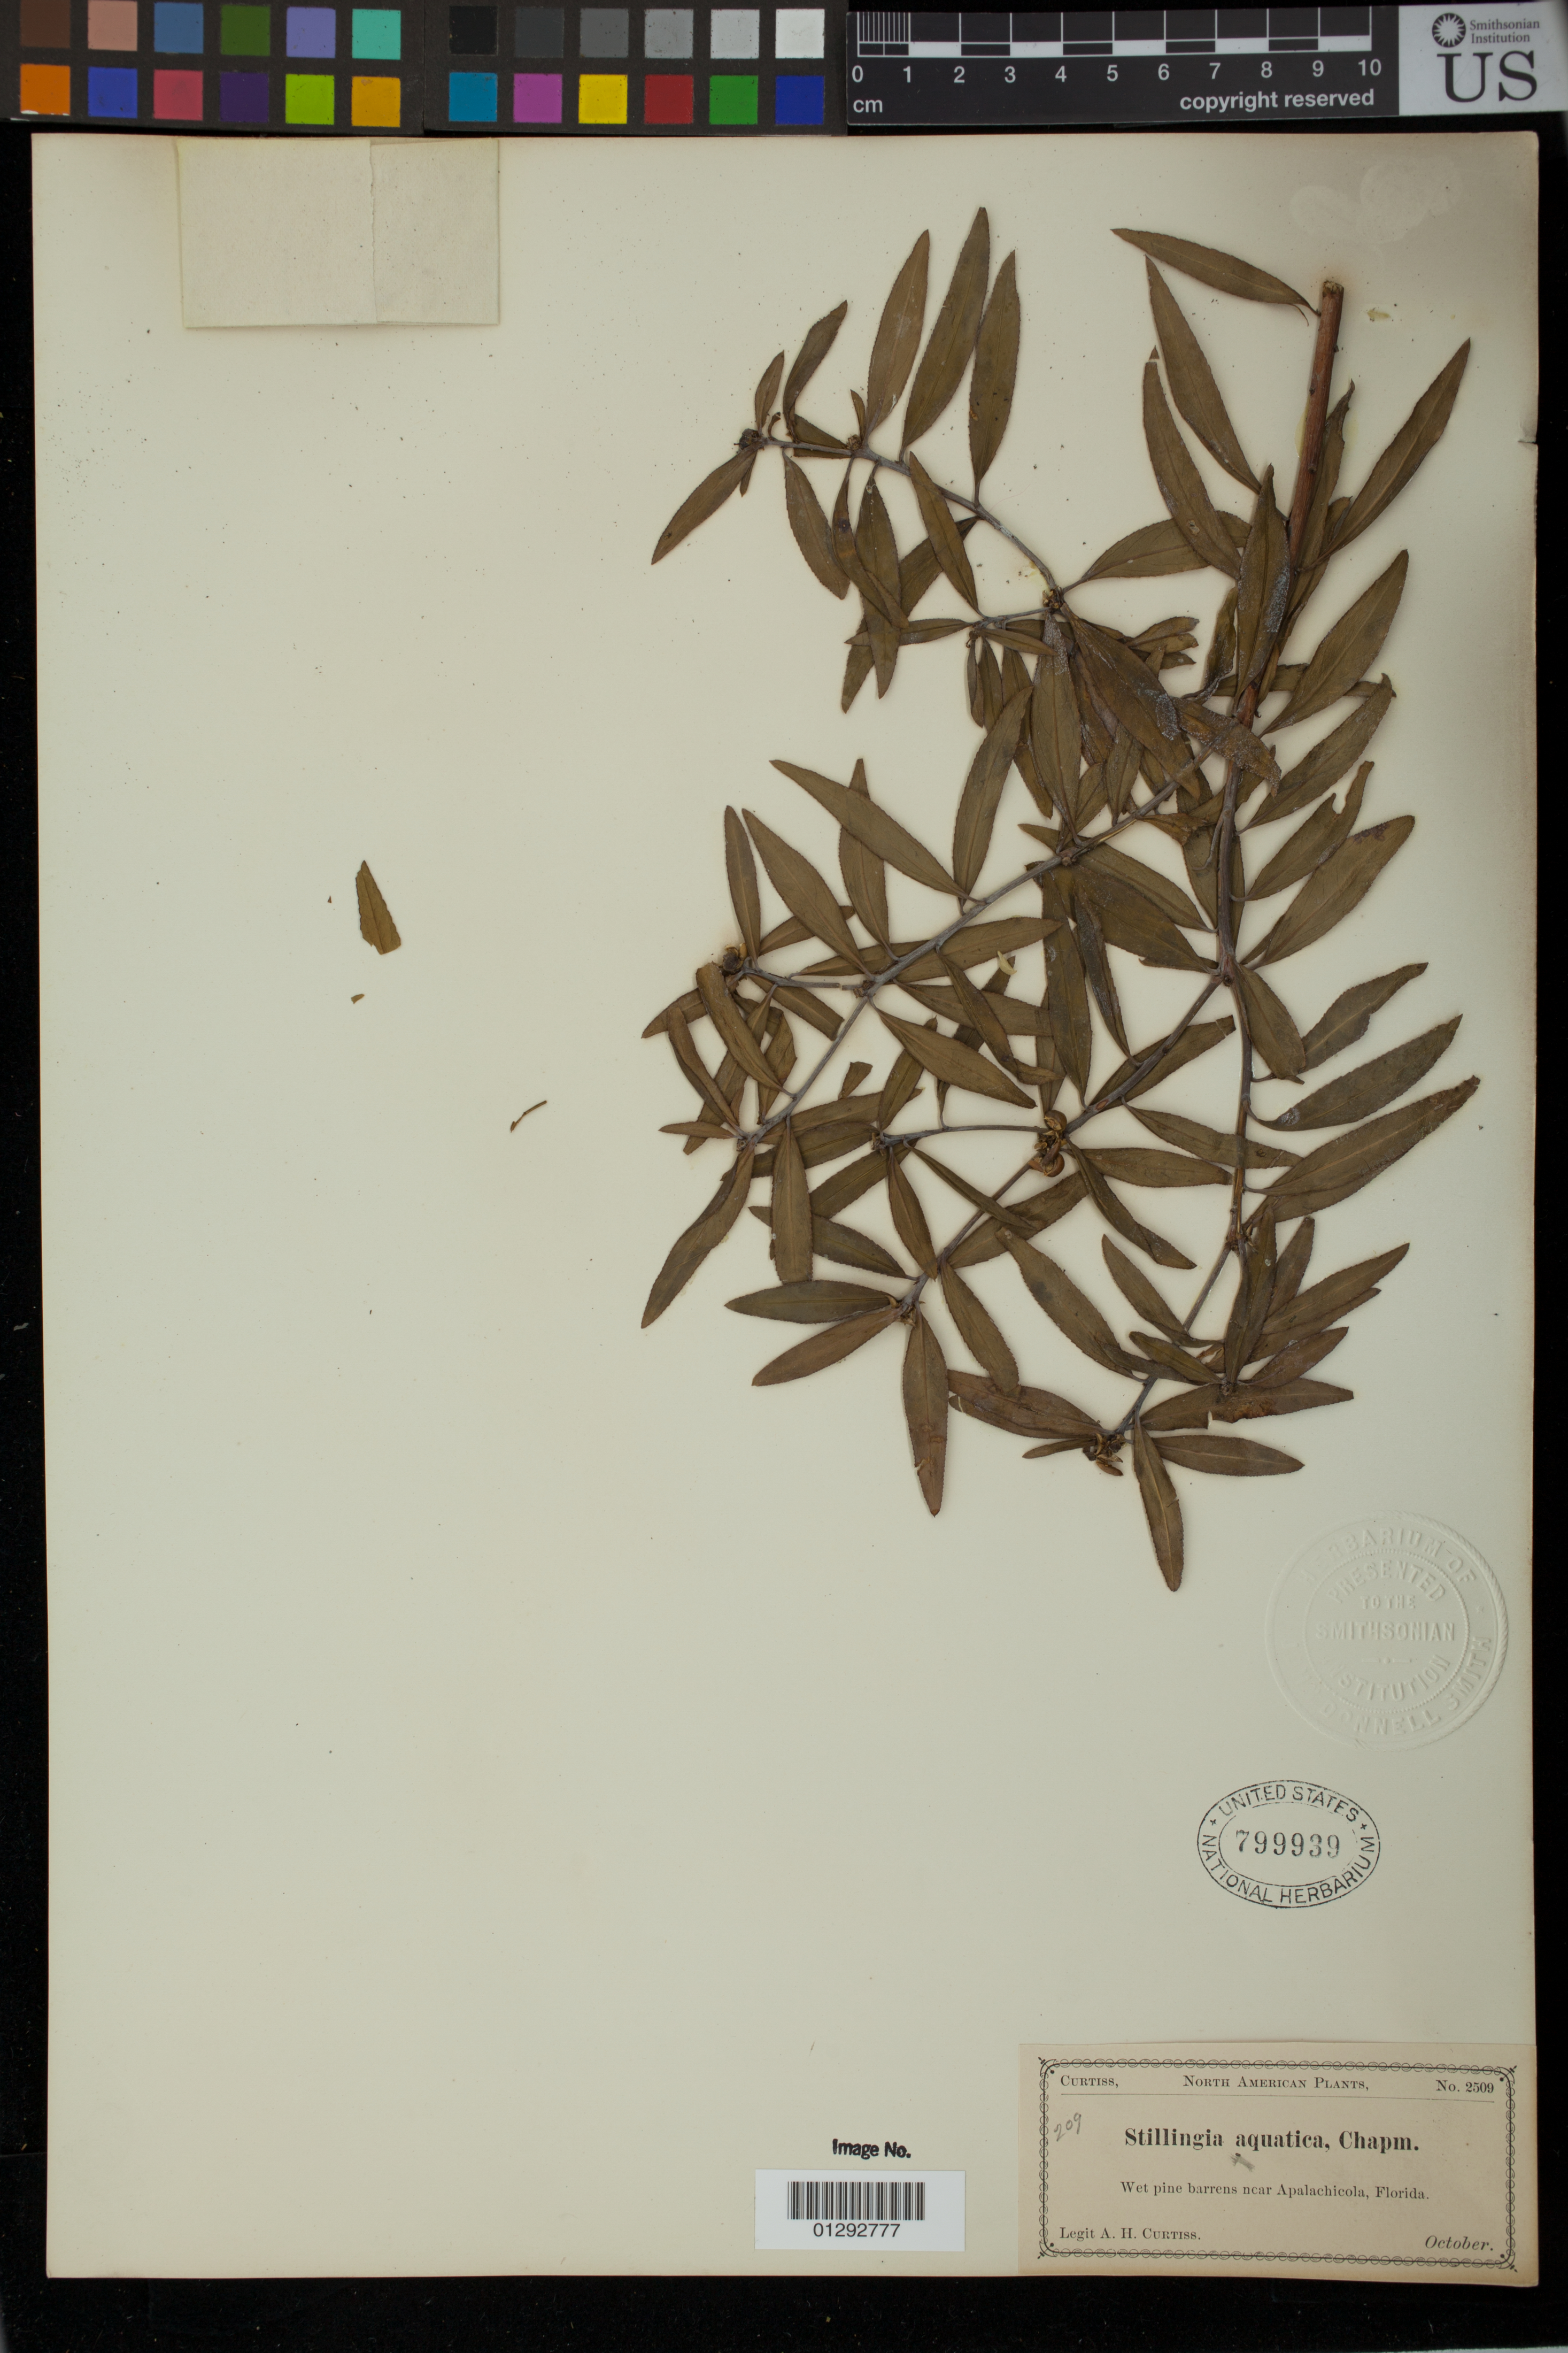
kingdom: Plantae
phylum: Tracheophyta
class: Magnoliopsida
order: Malpighiales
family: Euphorbiaceae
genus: Stillingia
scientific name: Stillingia aquatica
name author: Chapm.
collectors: A. H. Curtiss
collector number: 2509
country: United States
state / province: Florida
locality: Near Apalachicola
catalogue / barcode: US 799939